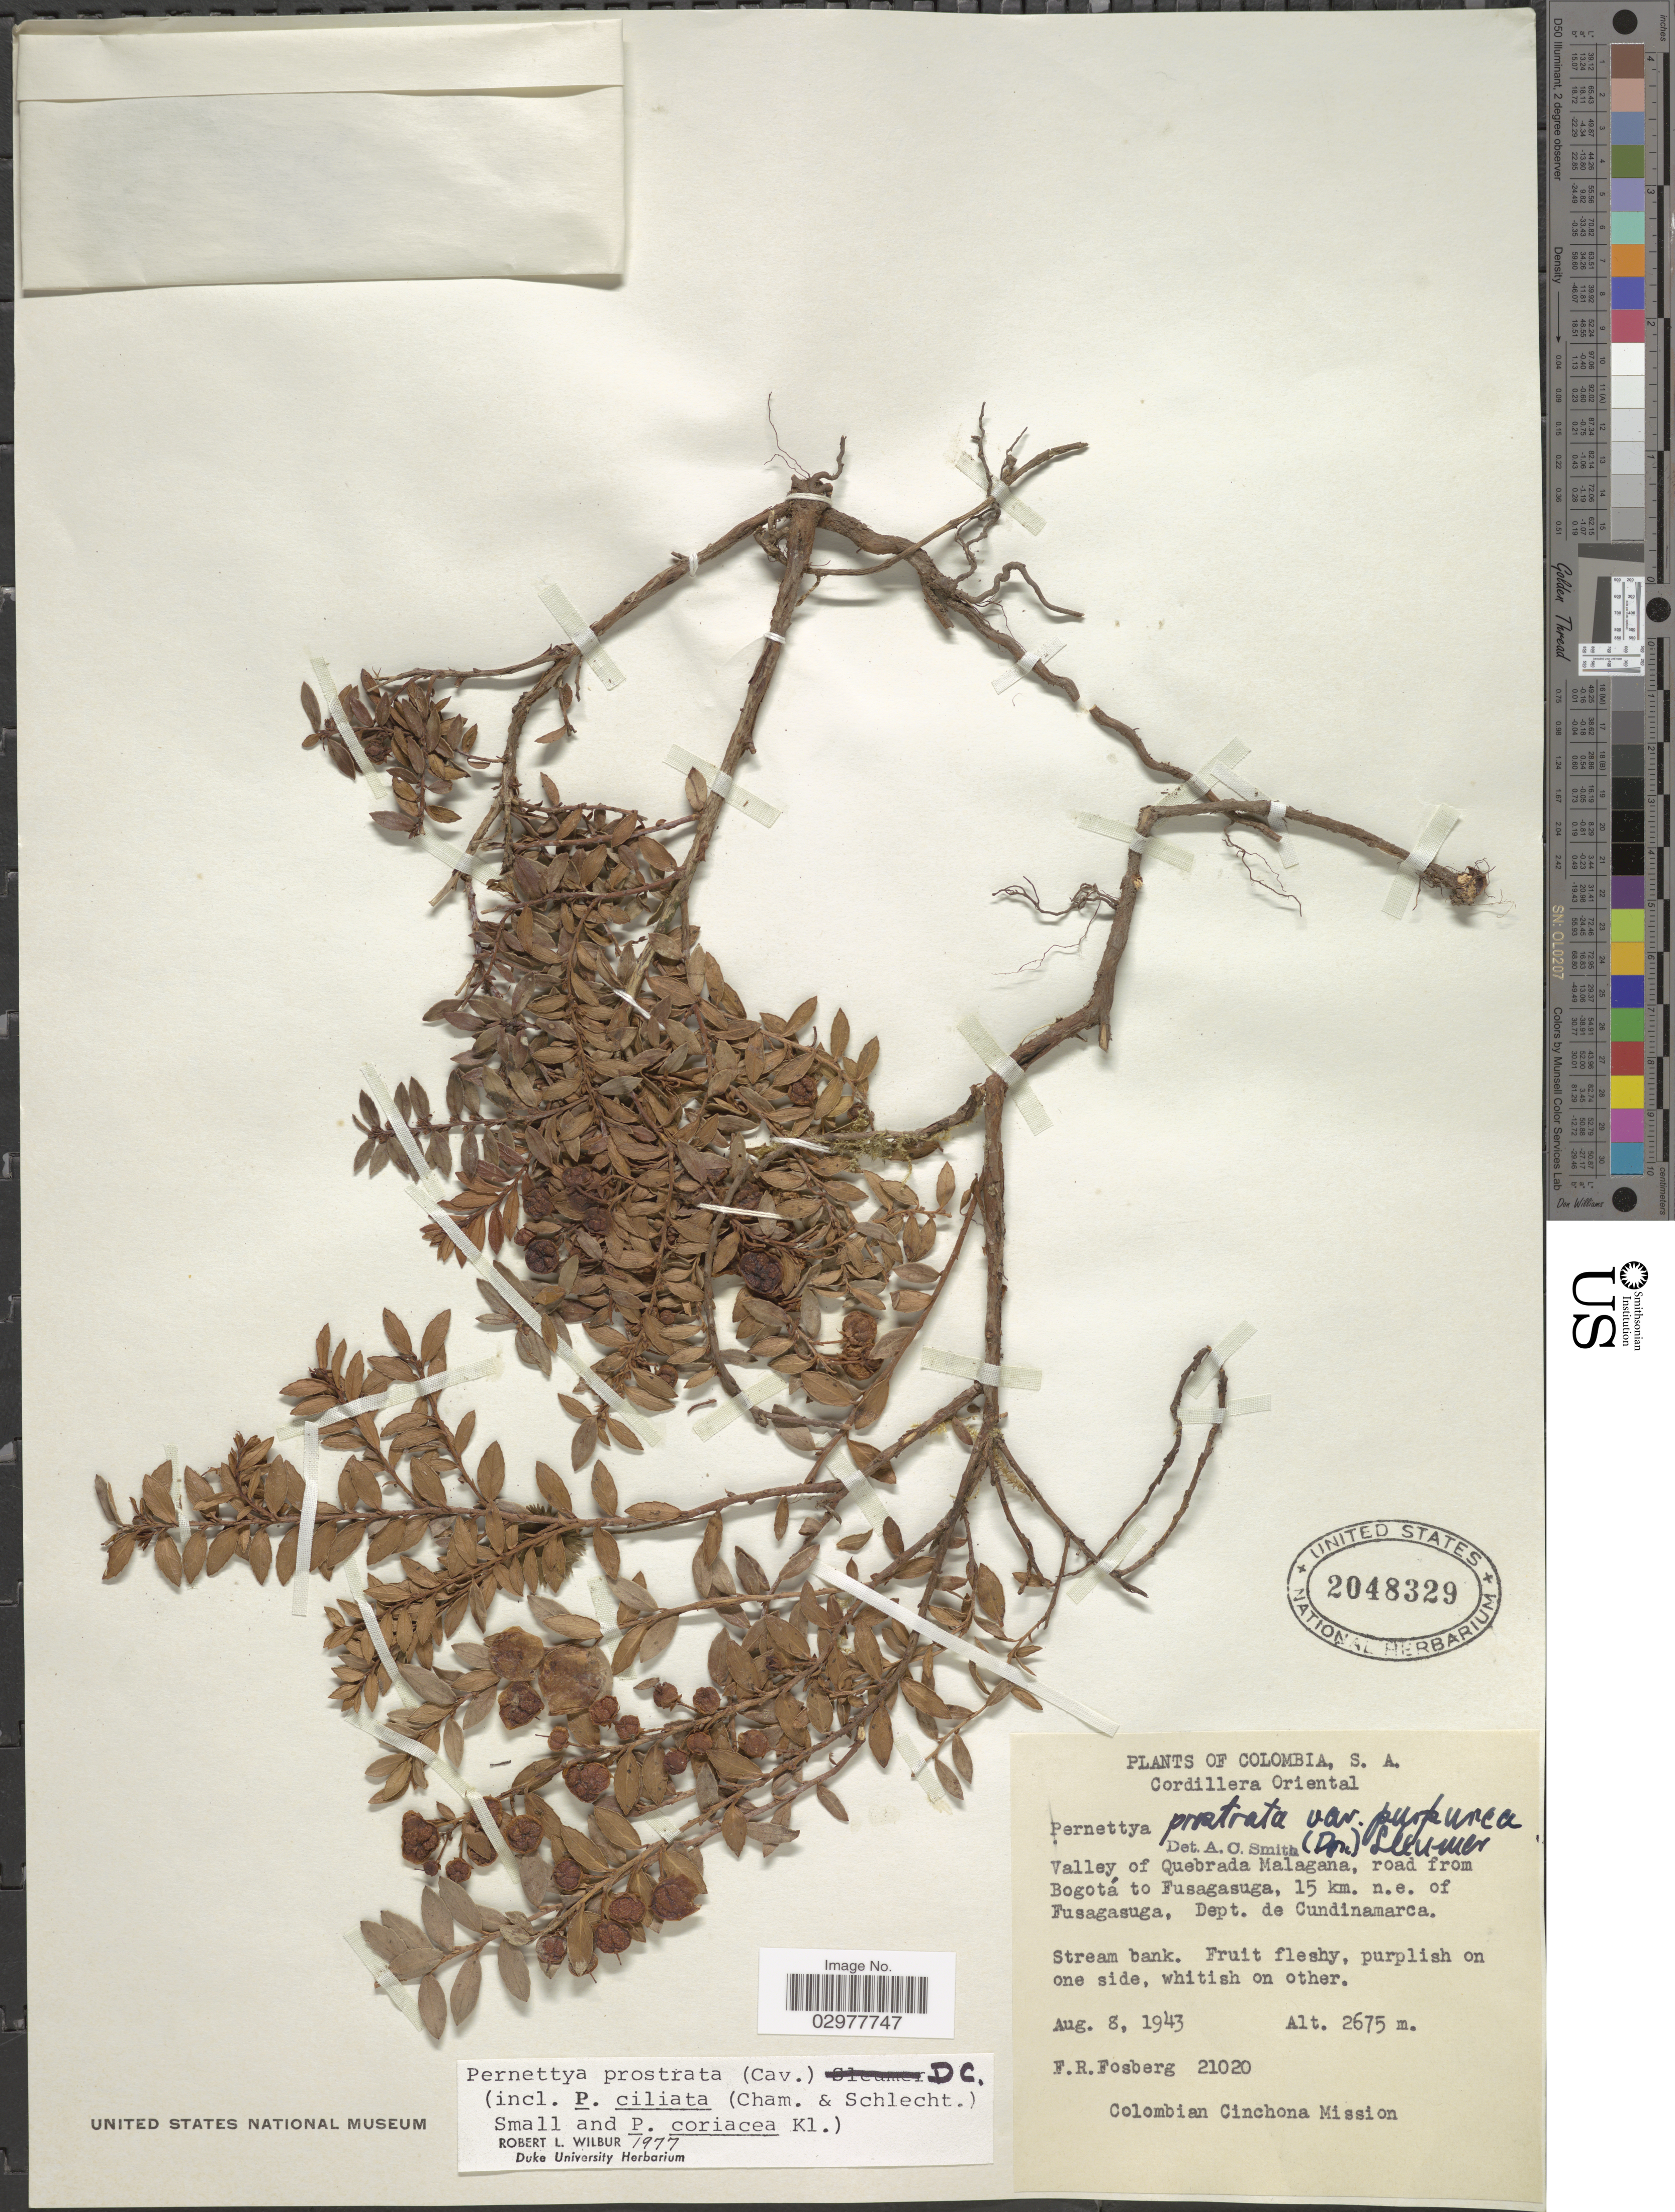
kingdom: Plantae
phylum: Tracheophyta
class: Magnoliopsida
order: Ericales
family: Ericaceae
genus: Pernettya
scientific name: Pernettya prostrata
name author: (Cav.) DC.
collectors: F. R. Fosberg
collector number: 21020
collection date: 1943-08-08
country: Colombia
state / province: Cundinamarca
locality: Cordillera Oriental, Valley of Quebrada Malagana, road from Bogotá to Fusagasuga, 15 km. n.e. of Fusagasuga, Dept. de Cundinamarca.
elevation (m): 2675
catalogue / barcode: US 2048329